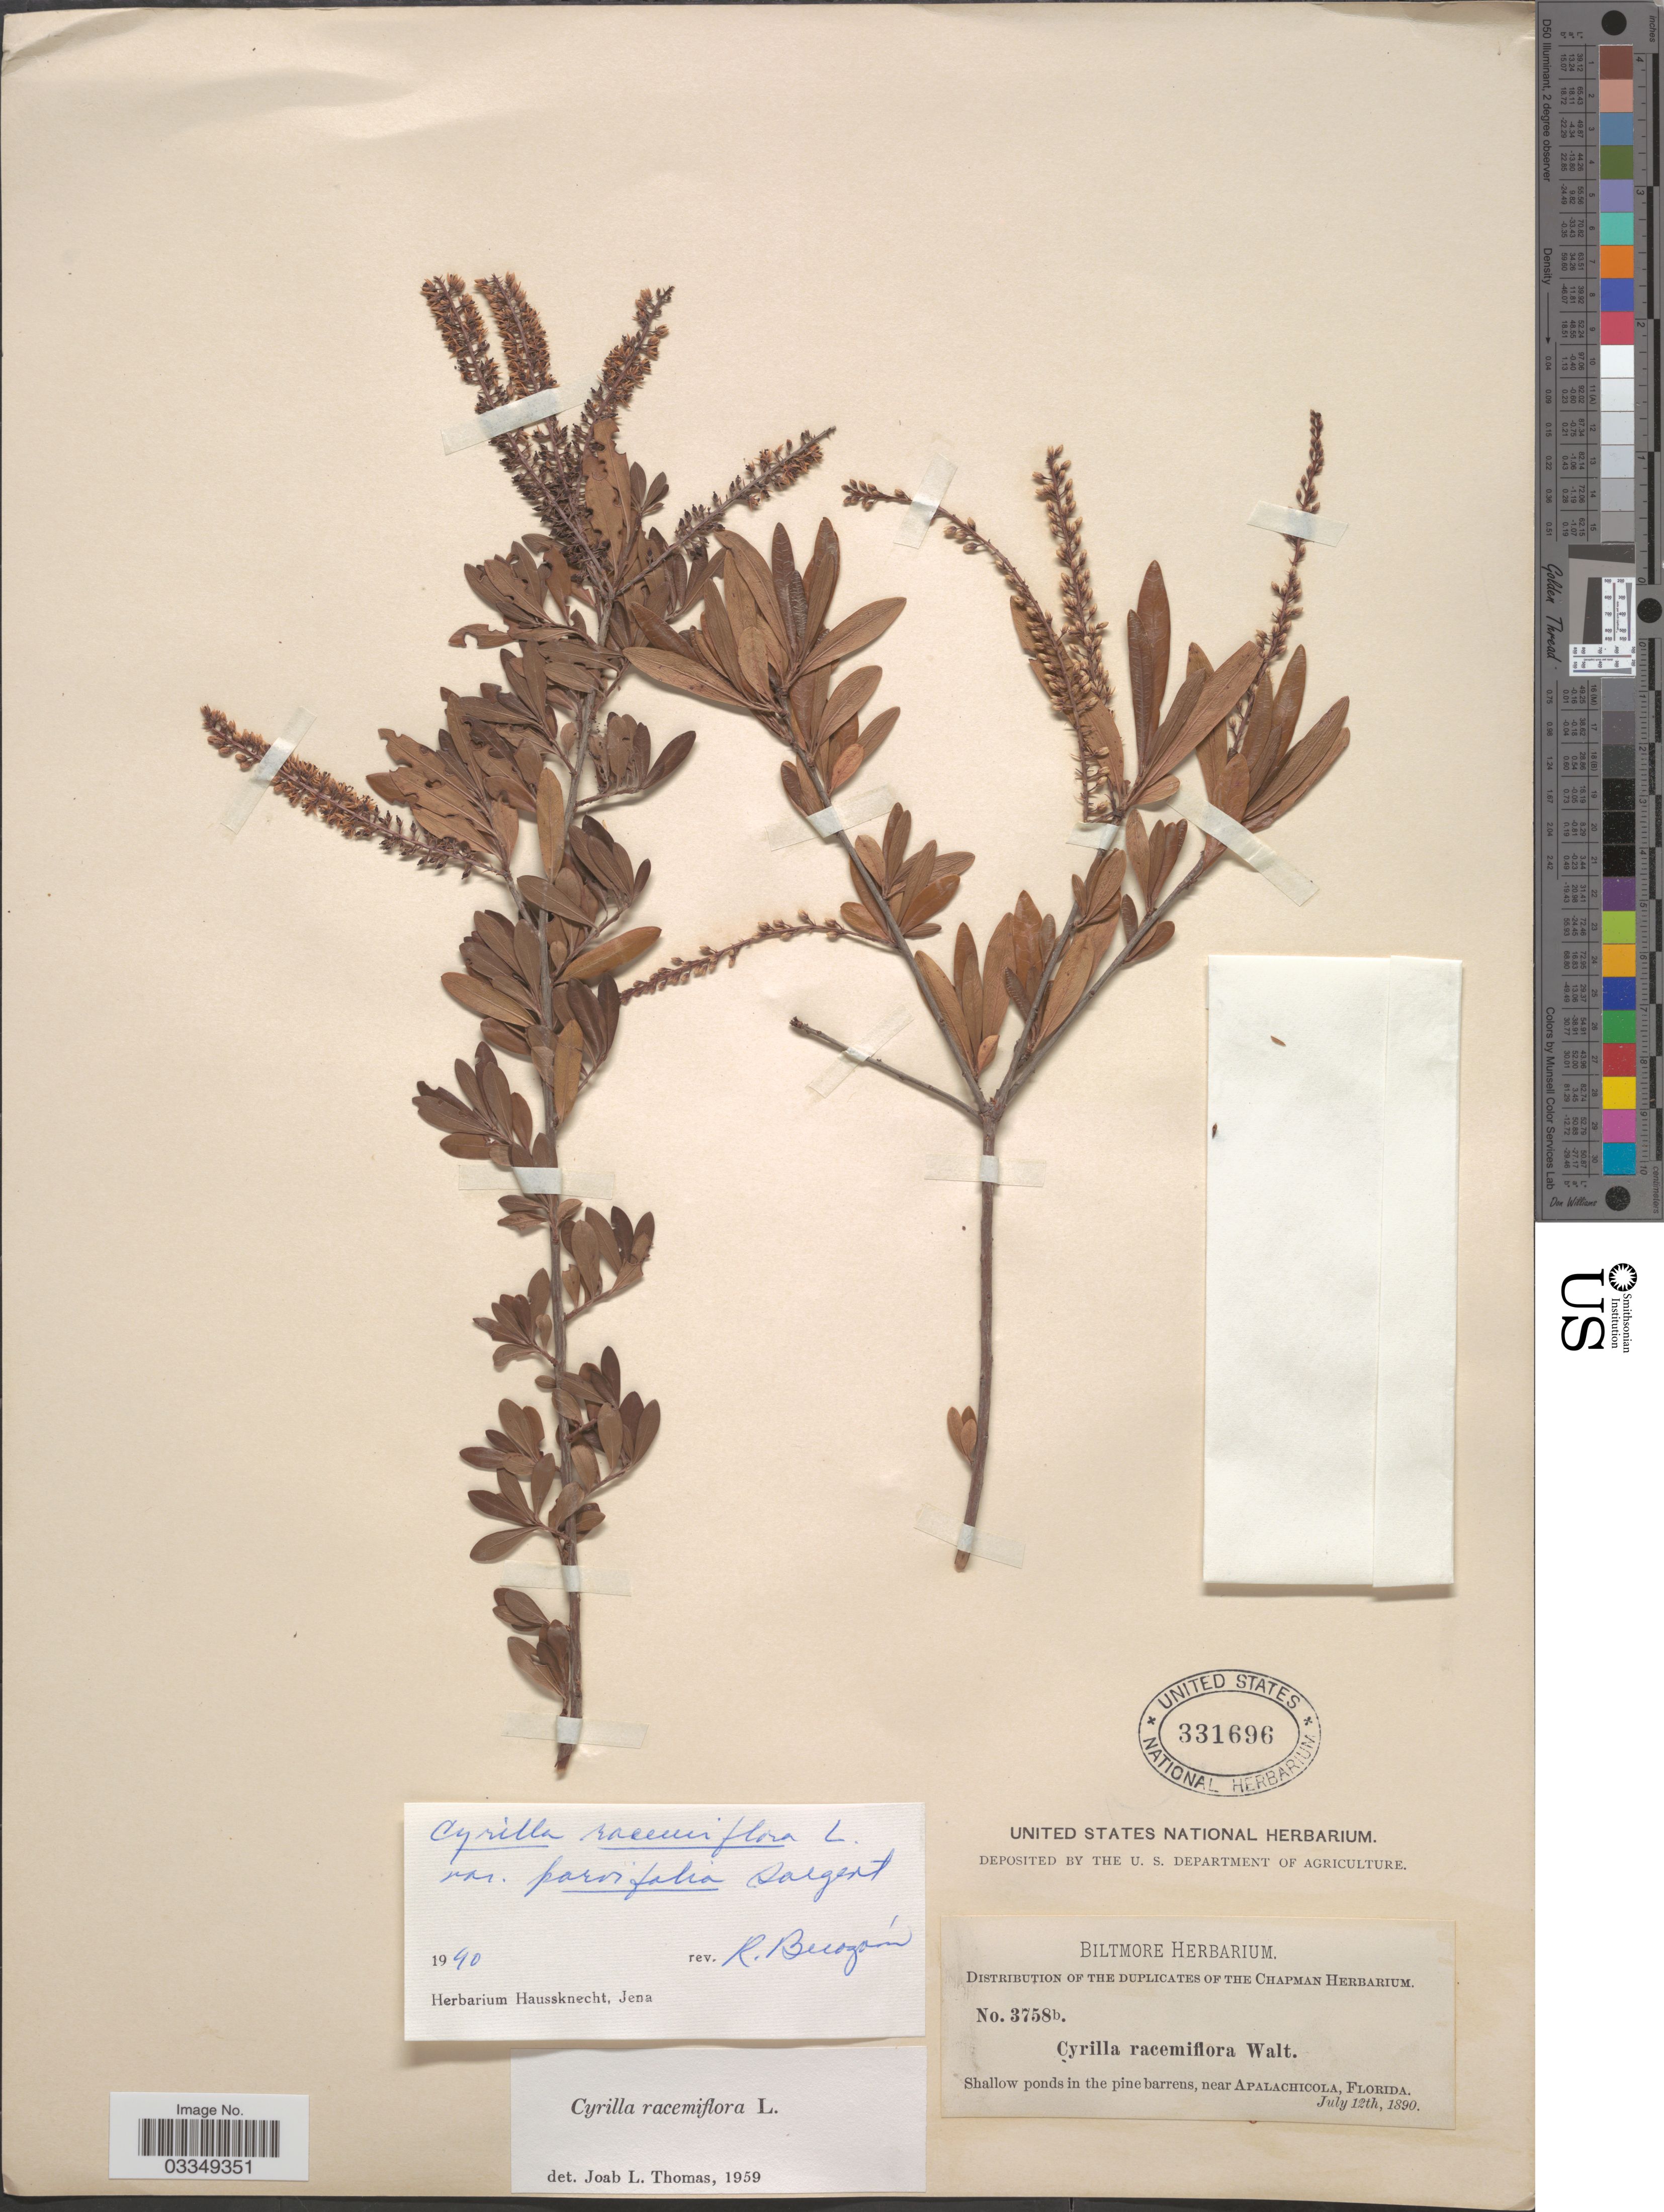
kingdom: Plantae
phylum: Tracheophyta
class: Magnoliopsida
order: Ericales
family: Cyrillaceae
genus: Cyrilla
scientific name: Cyrilla racemiflora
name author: L.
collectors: ex herb. Biltmore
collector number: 3758b.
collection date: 1890-07-12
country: United States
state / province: Florida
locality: Near Apalachicola.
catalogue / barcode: US 331696